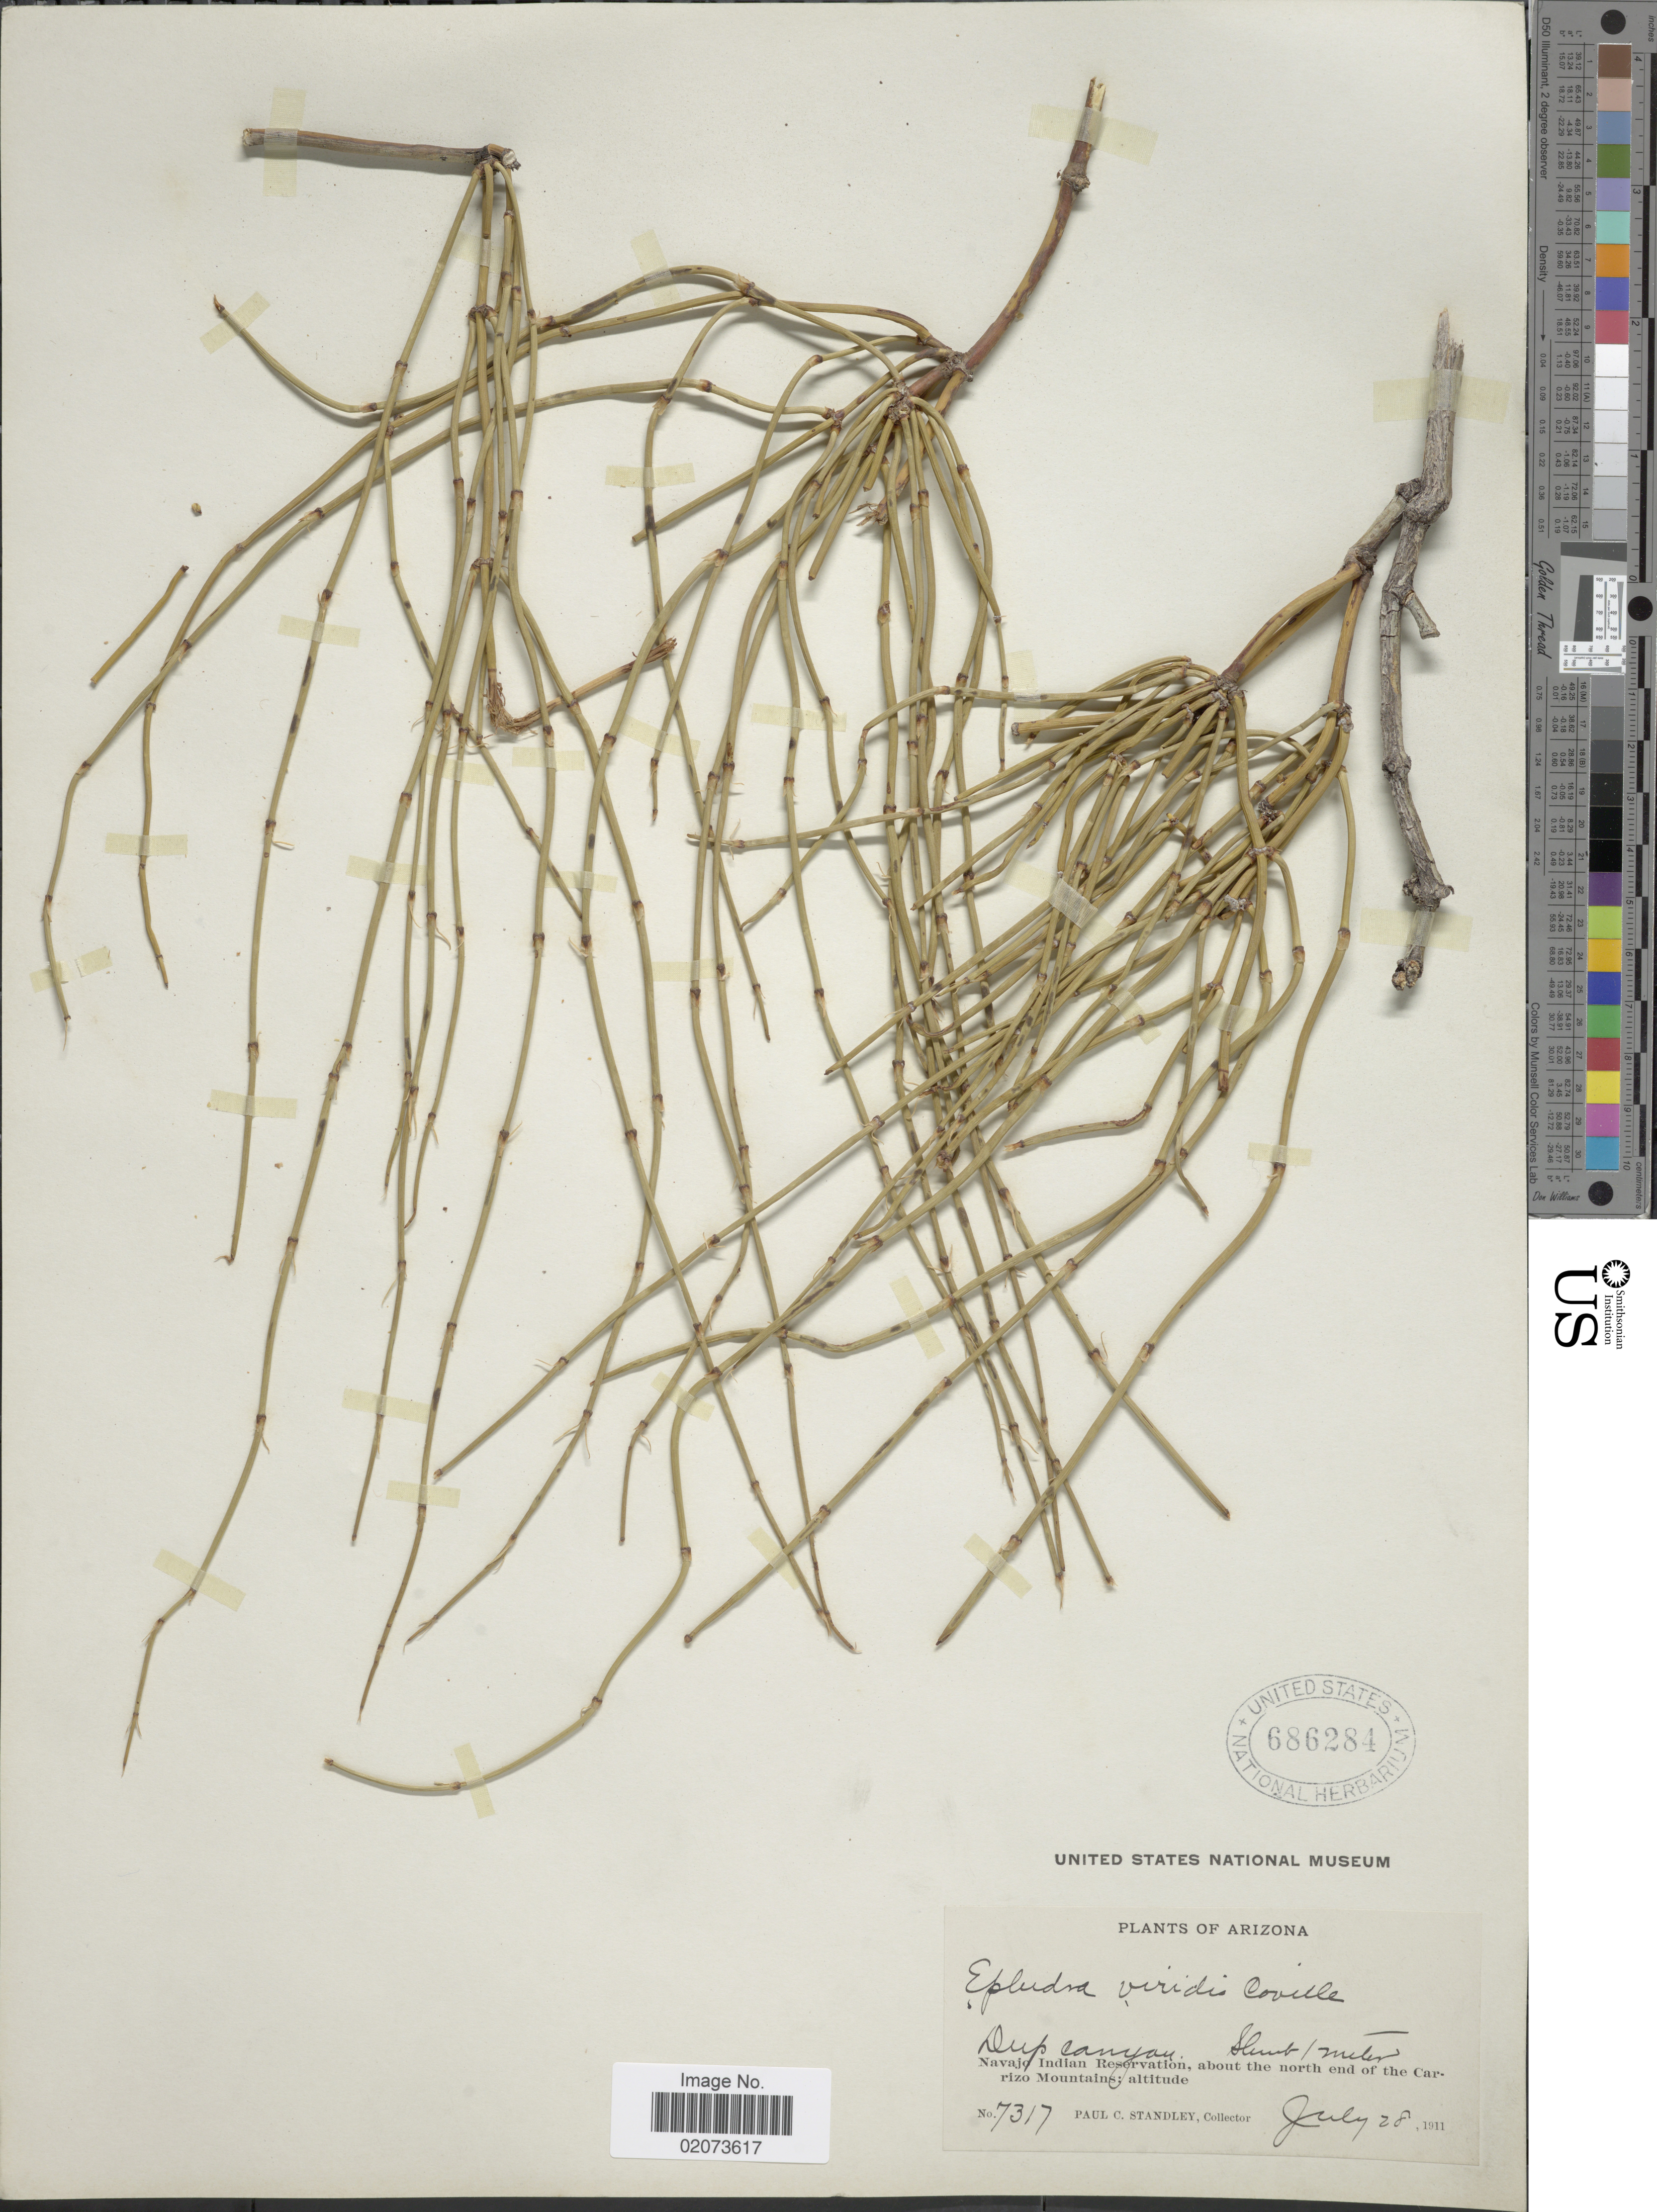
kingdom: Plantae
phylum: Tracheophyta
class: Gnetopsida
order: Ephedrales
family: Ephedraceae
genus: Ephedra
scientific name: Ephedra viridis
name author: Coville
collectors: P. C. Standley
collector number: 7317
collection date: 1911-07-28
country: United States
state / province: Arizona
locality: Dup canyon, Navajo Indian Reservation, about the north end of the Carrizo Mountains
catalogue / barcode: US 686284